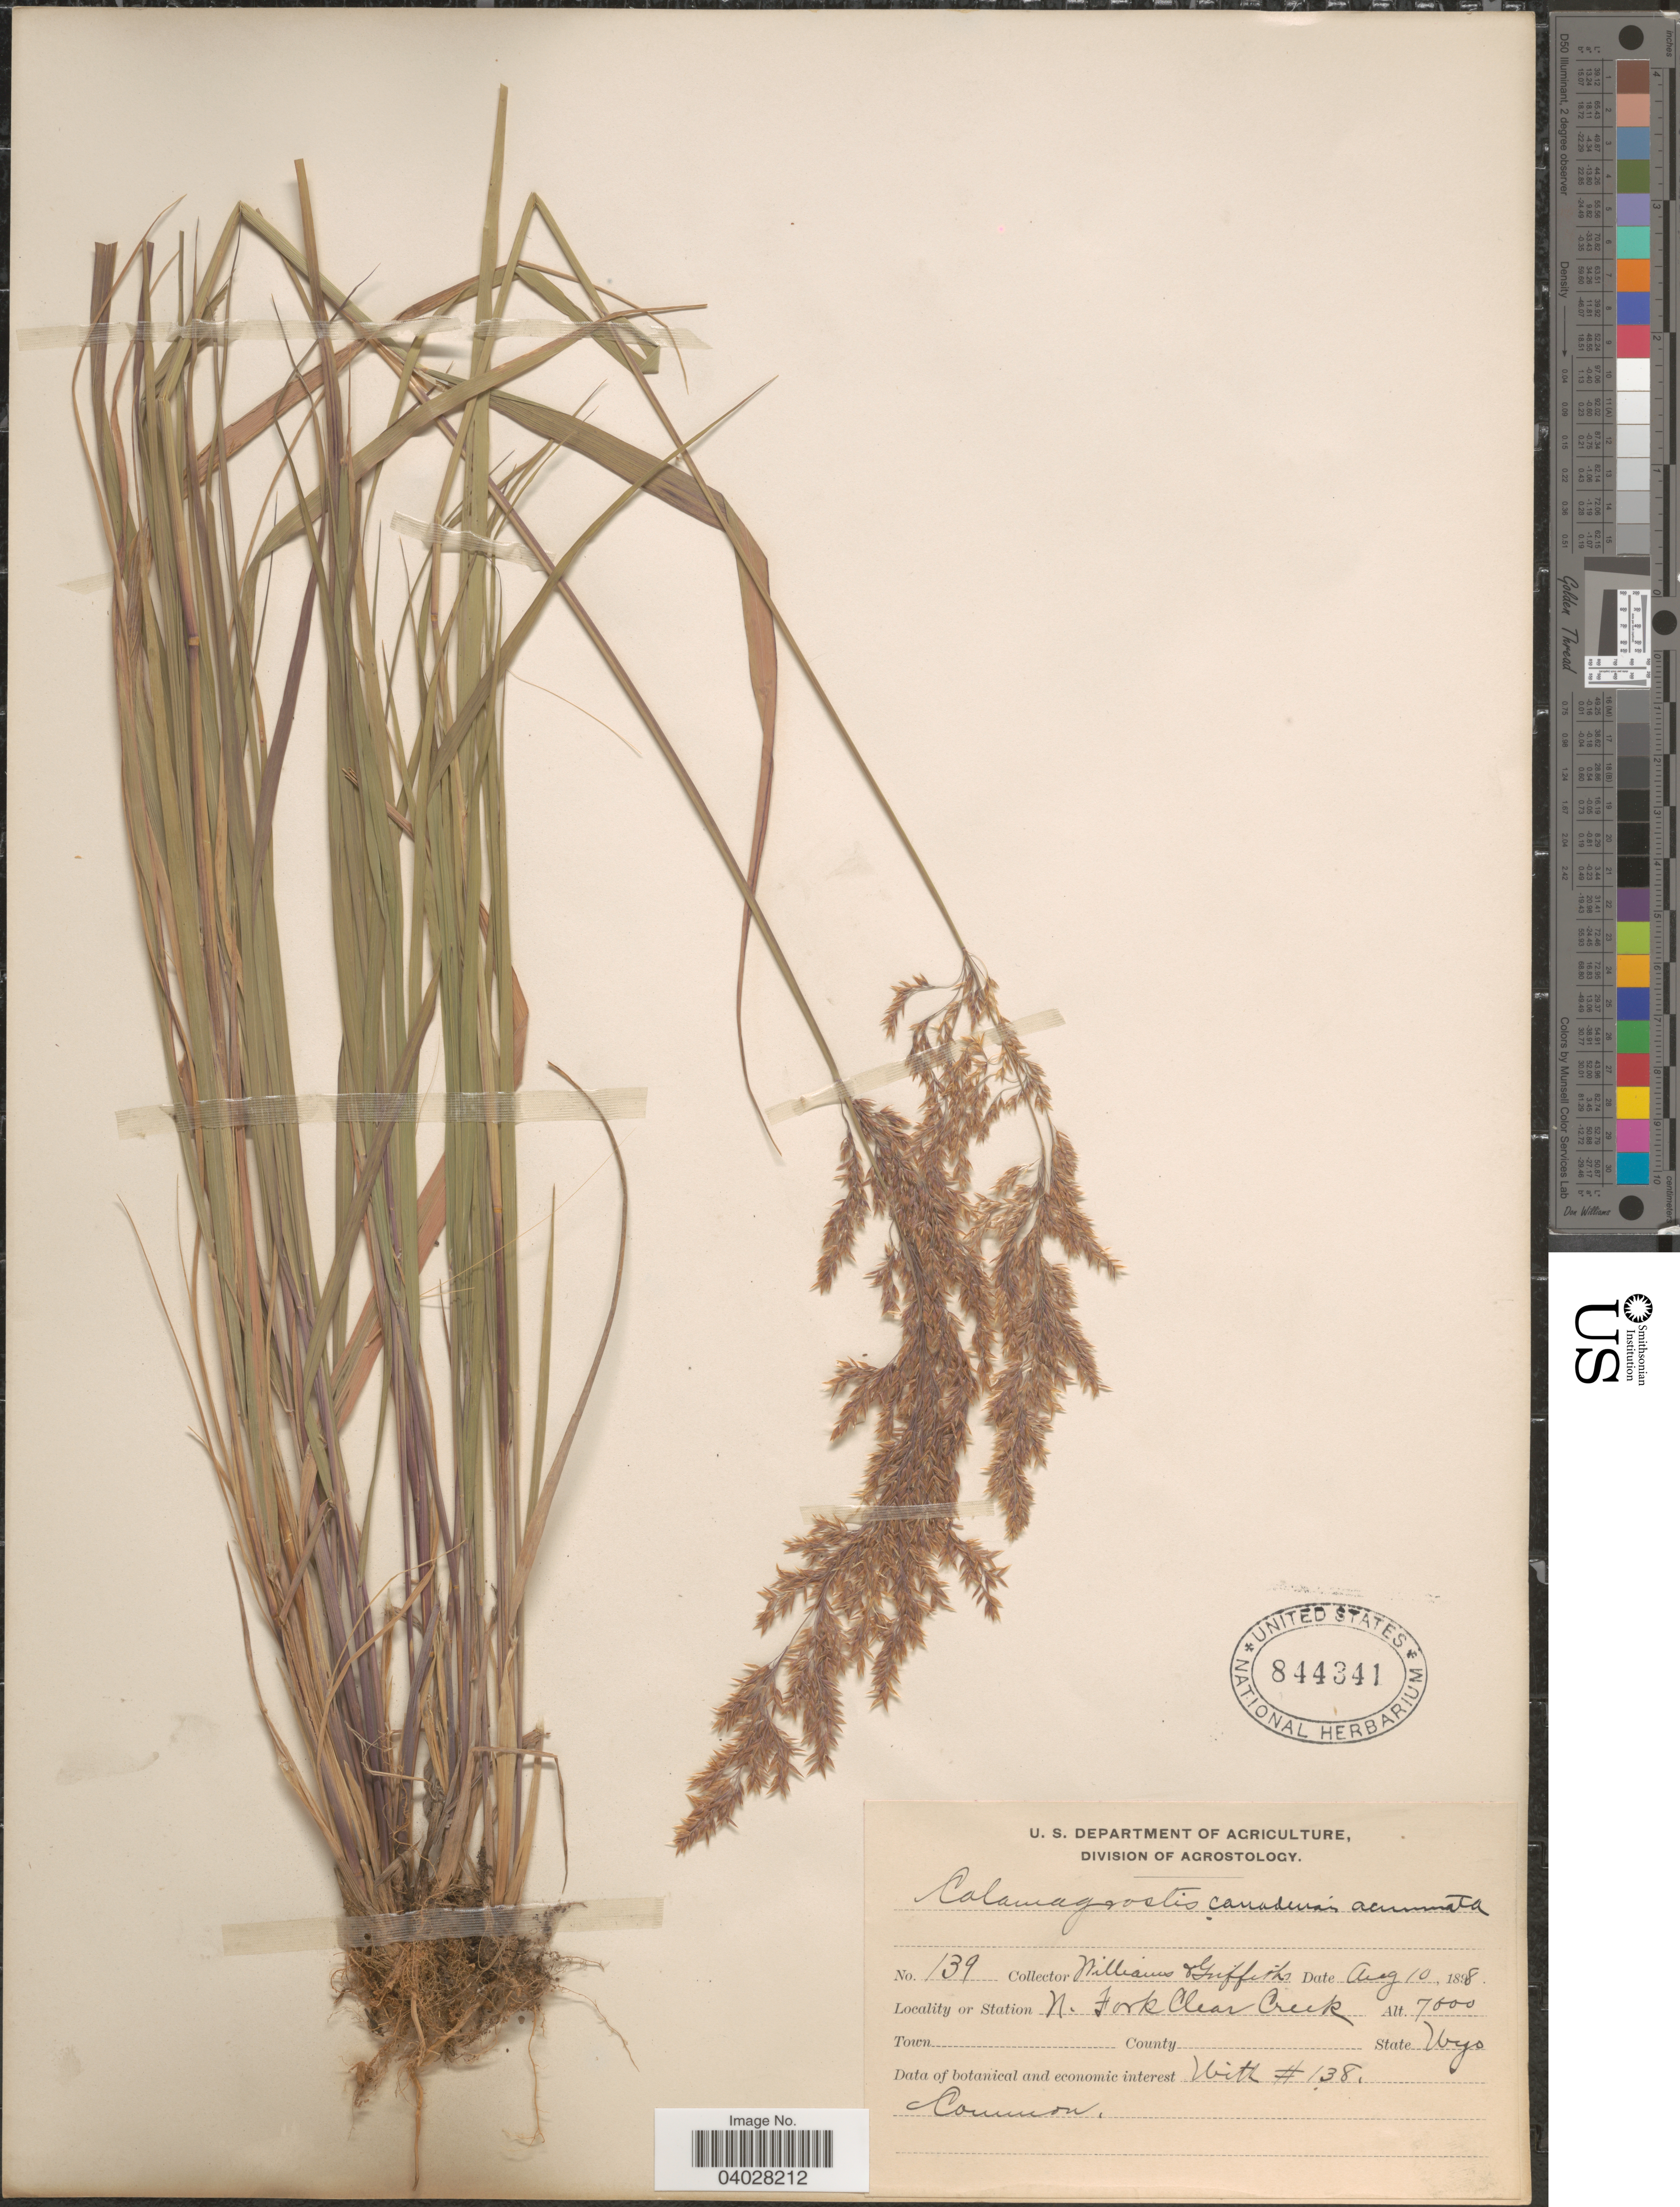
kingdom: Plantae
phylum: Tracheophyta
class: Liliopsida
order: Poales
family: Poaceae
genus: Calamagrostis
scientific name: Calamagrostis canadensis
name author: (Michx.) P. Beauv.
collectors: -- Williams & -- Griffiths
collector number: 139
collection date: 1898-08-10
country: United States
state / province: Wyoming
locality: Station N. Fork Clear Creek.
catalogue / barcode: US 844341